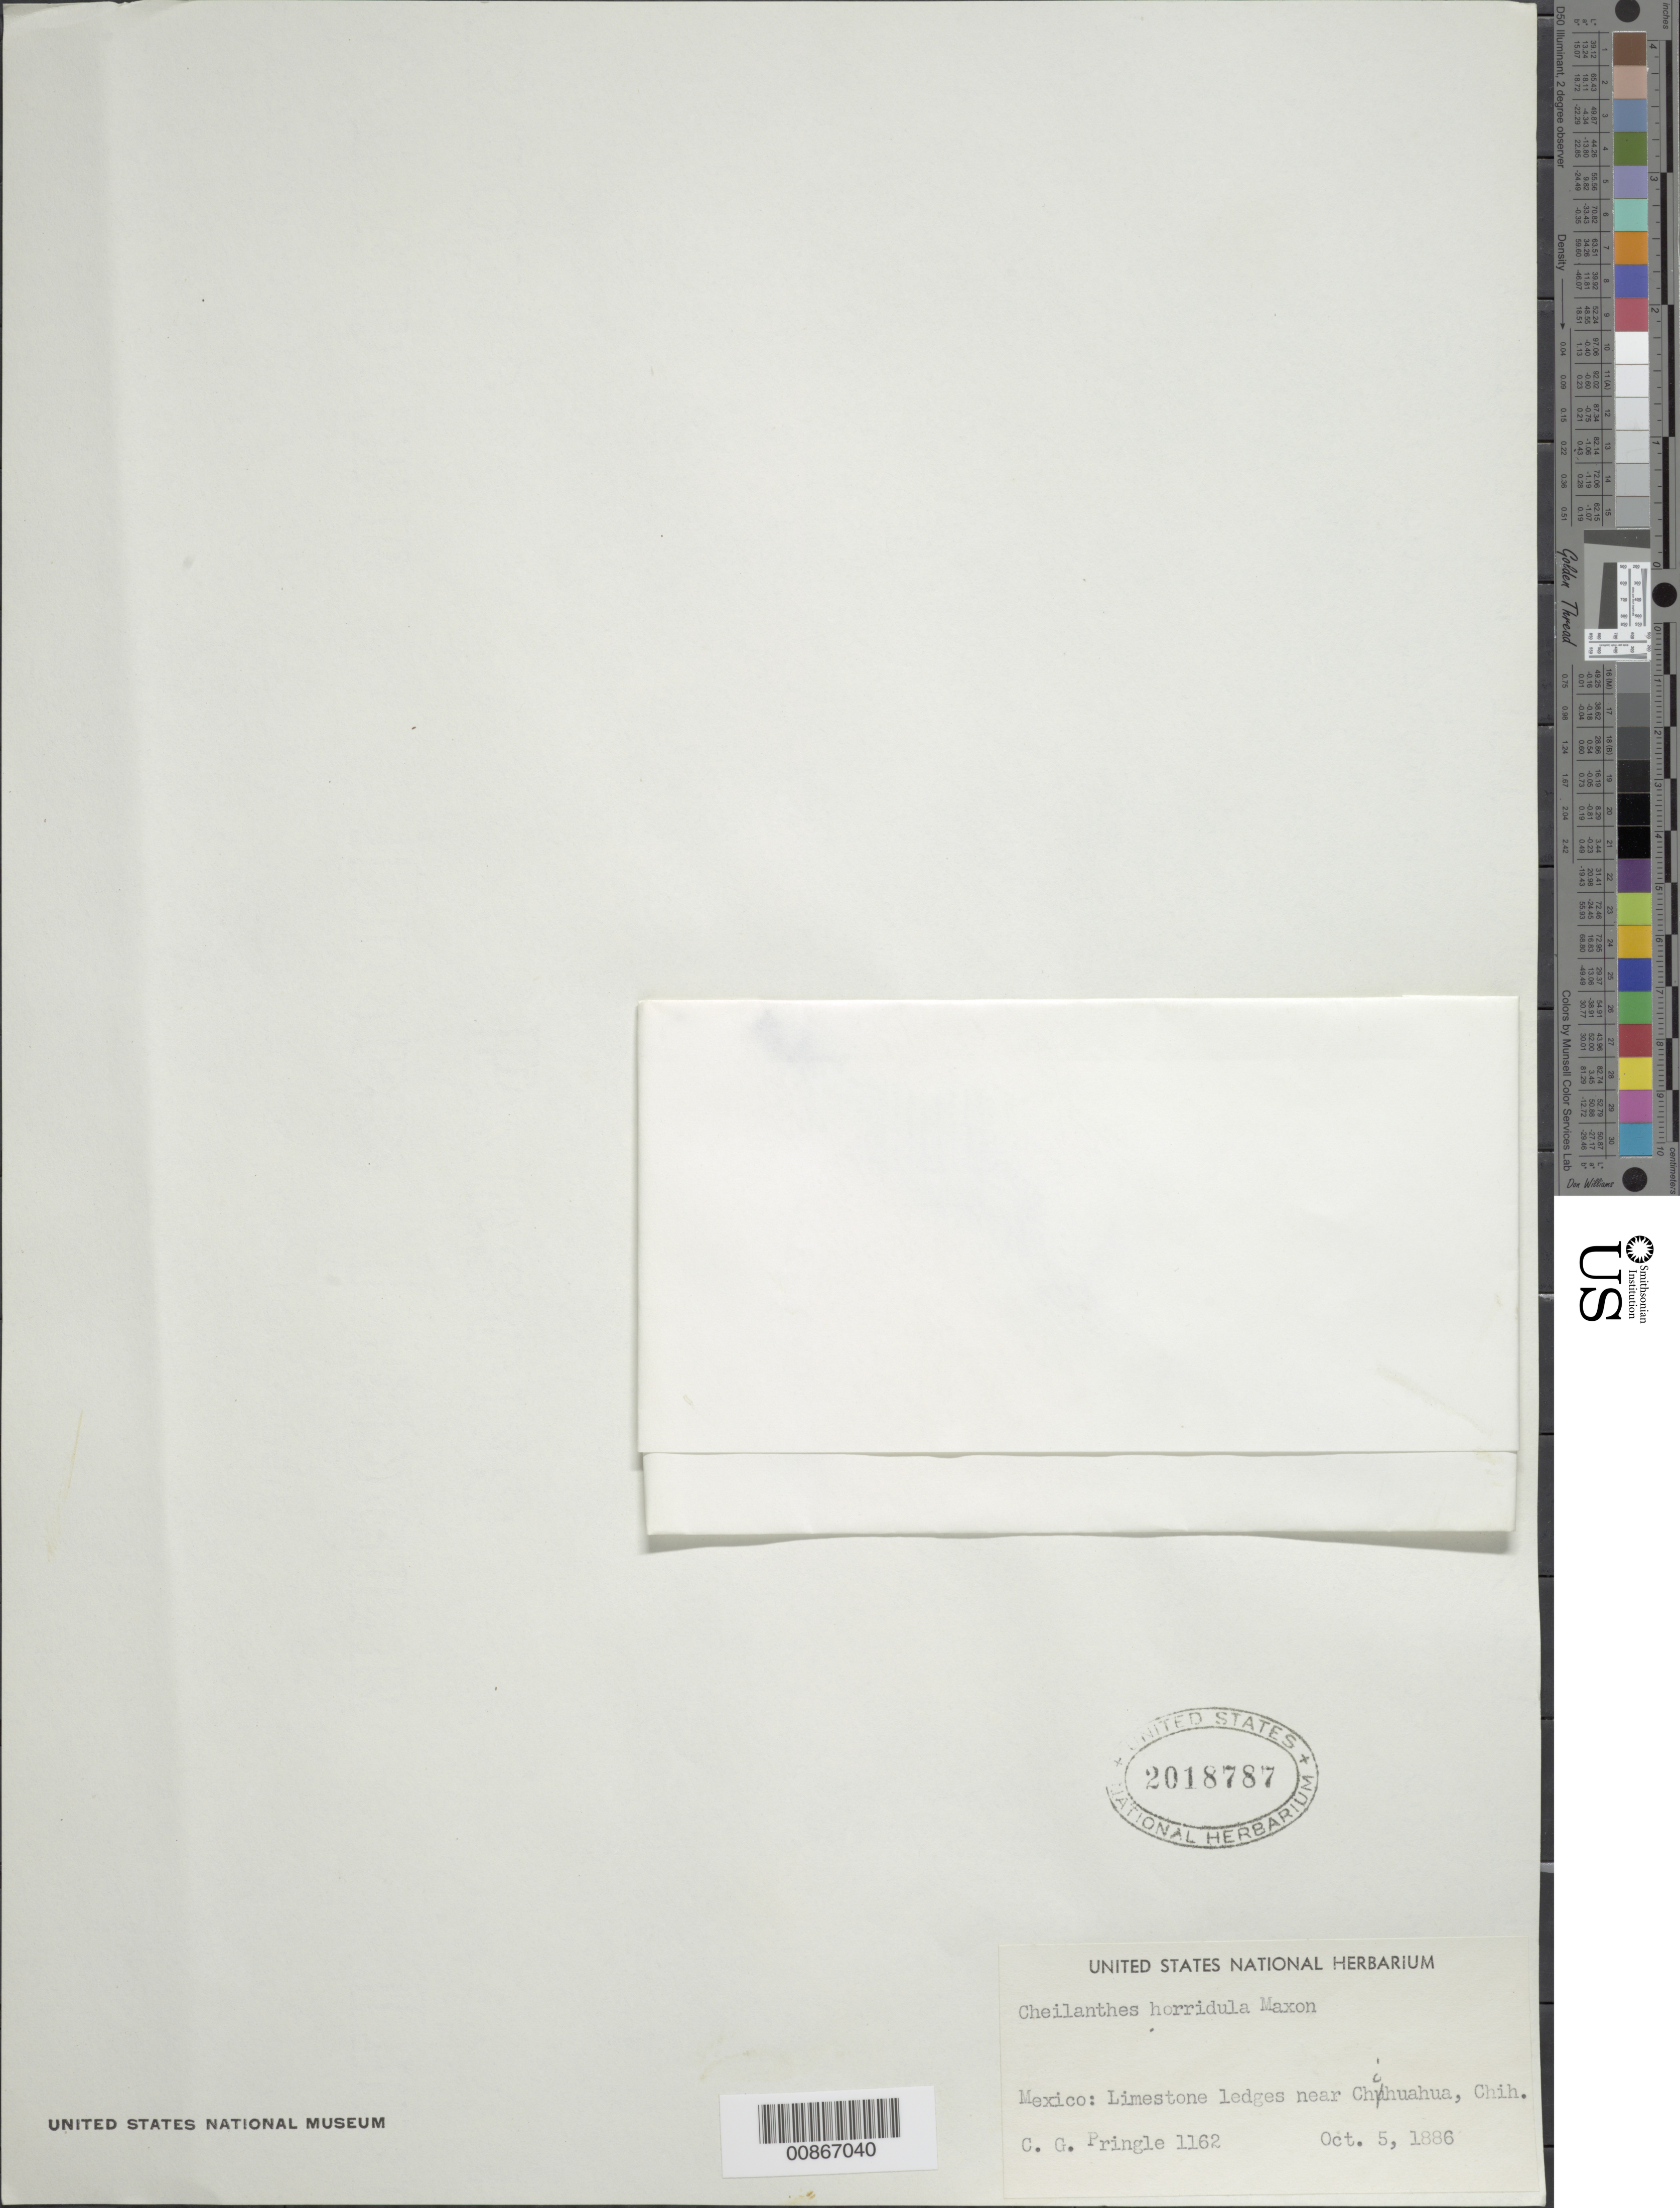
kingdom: Plantae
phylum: Tracheophyta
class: Polypodiopsida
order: Polypodiales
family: Pteridaceae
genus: Myriopteris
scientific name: Myriopteris scabra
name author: (C. Chr.) Grusz & Windham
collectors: C. G. Pringle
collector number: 1162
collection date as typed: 05 Oct 1886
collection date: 1886-10-05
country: Mexico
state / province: Chihuahua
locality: Near Chihuahua, Chihuahua.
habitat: Limestone ledges.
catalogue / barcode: US 2018787